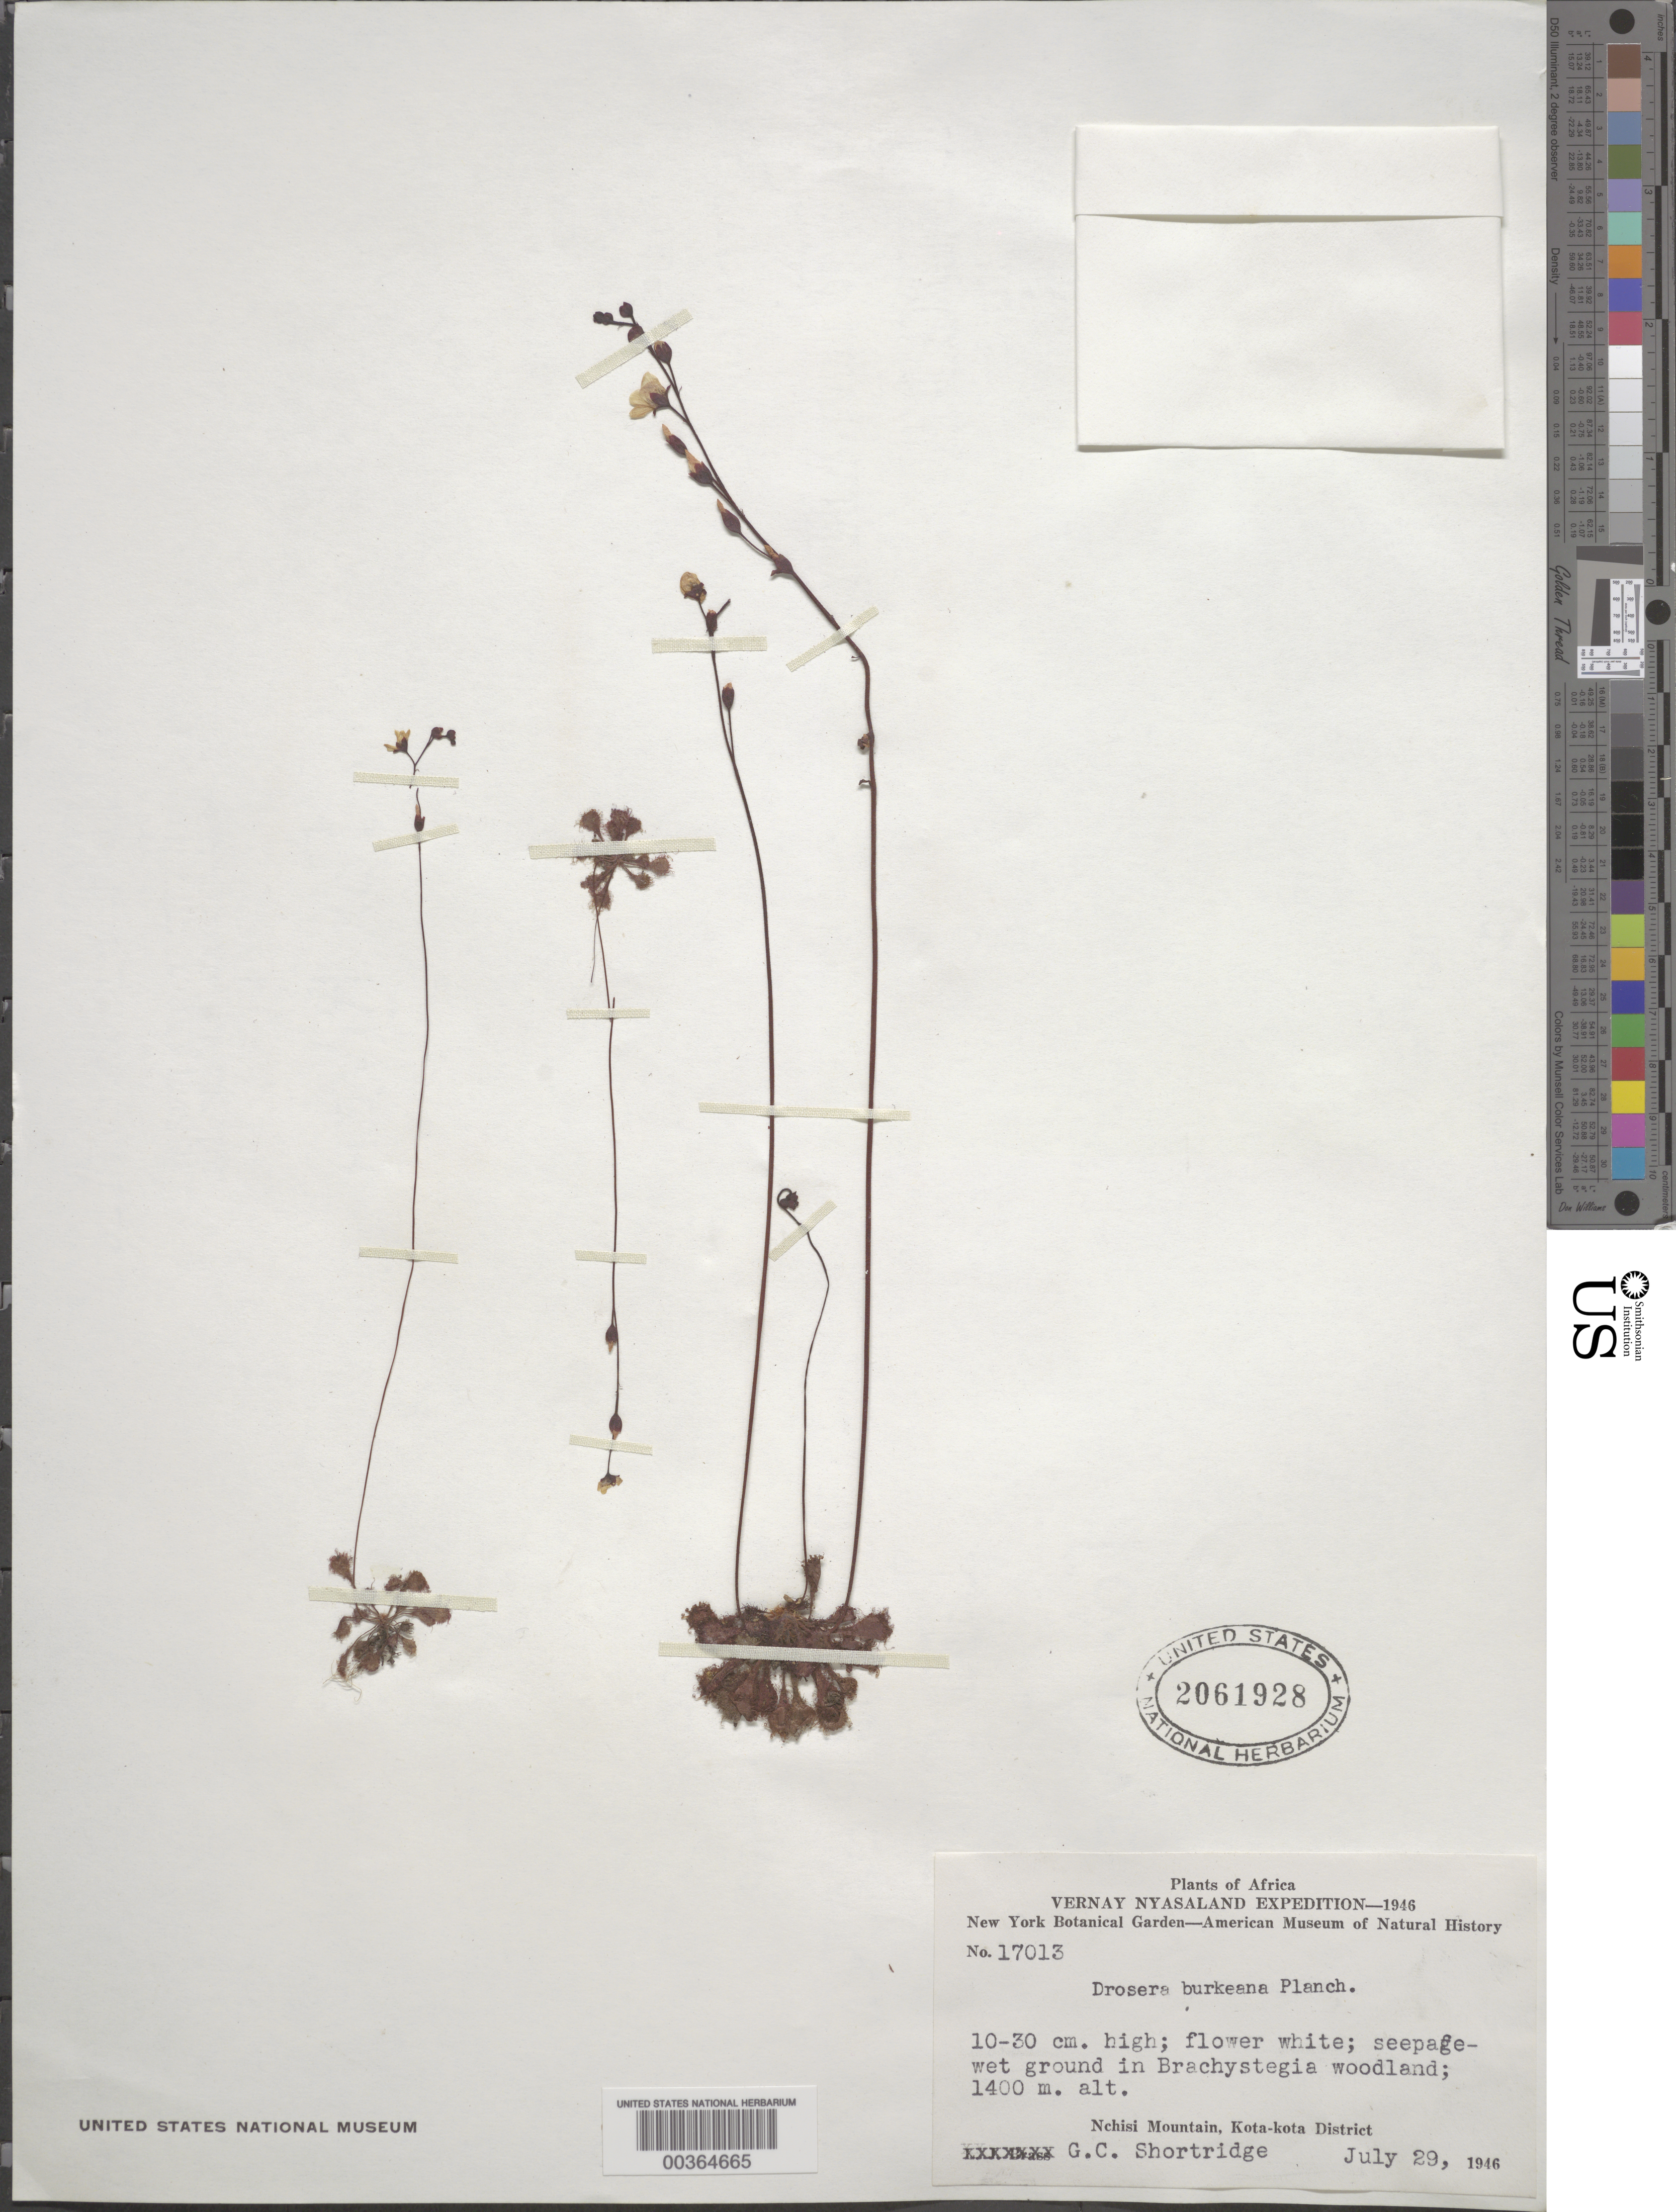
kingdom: Plantae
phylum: Tracheophyta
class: Magnoliopsida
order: Caryophyllales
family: Droseraceae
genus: Drosera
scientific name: Drosera burkeana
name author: Planch.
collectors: G. Shortridge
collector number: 17013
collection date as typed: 29 Jul 1946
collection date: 1946-07-29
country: Malawi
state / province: Central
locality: Kota-kota district, nchisi mt.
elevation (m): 1400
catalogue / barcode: US 2061928